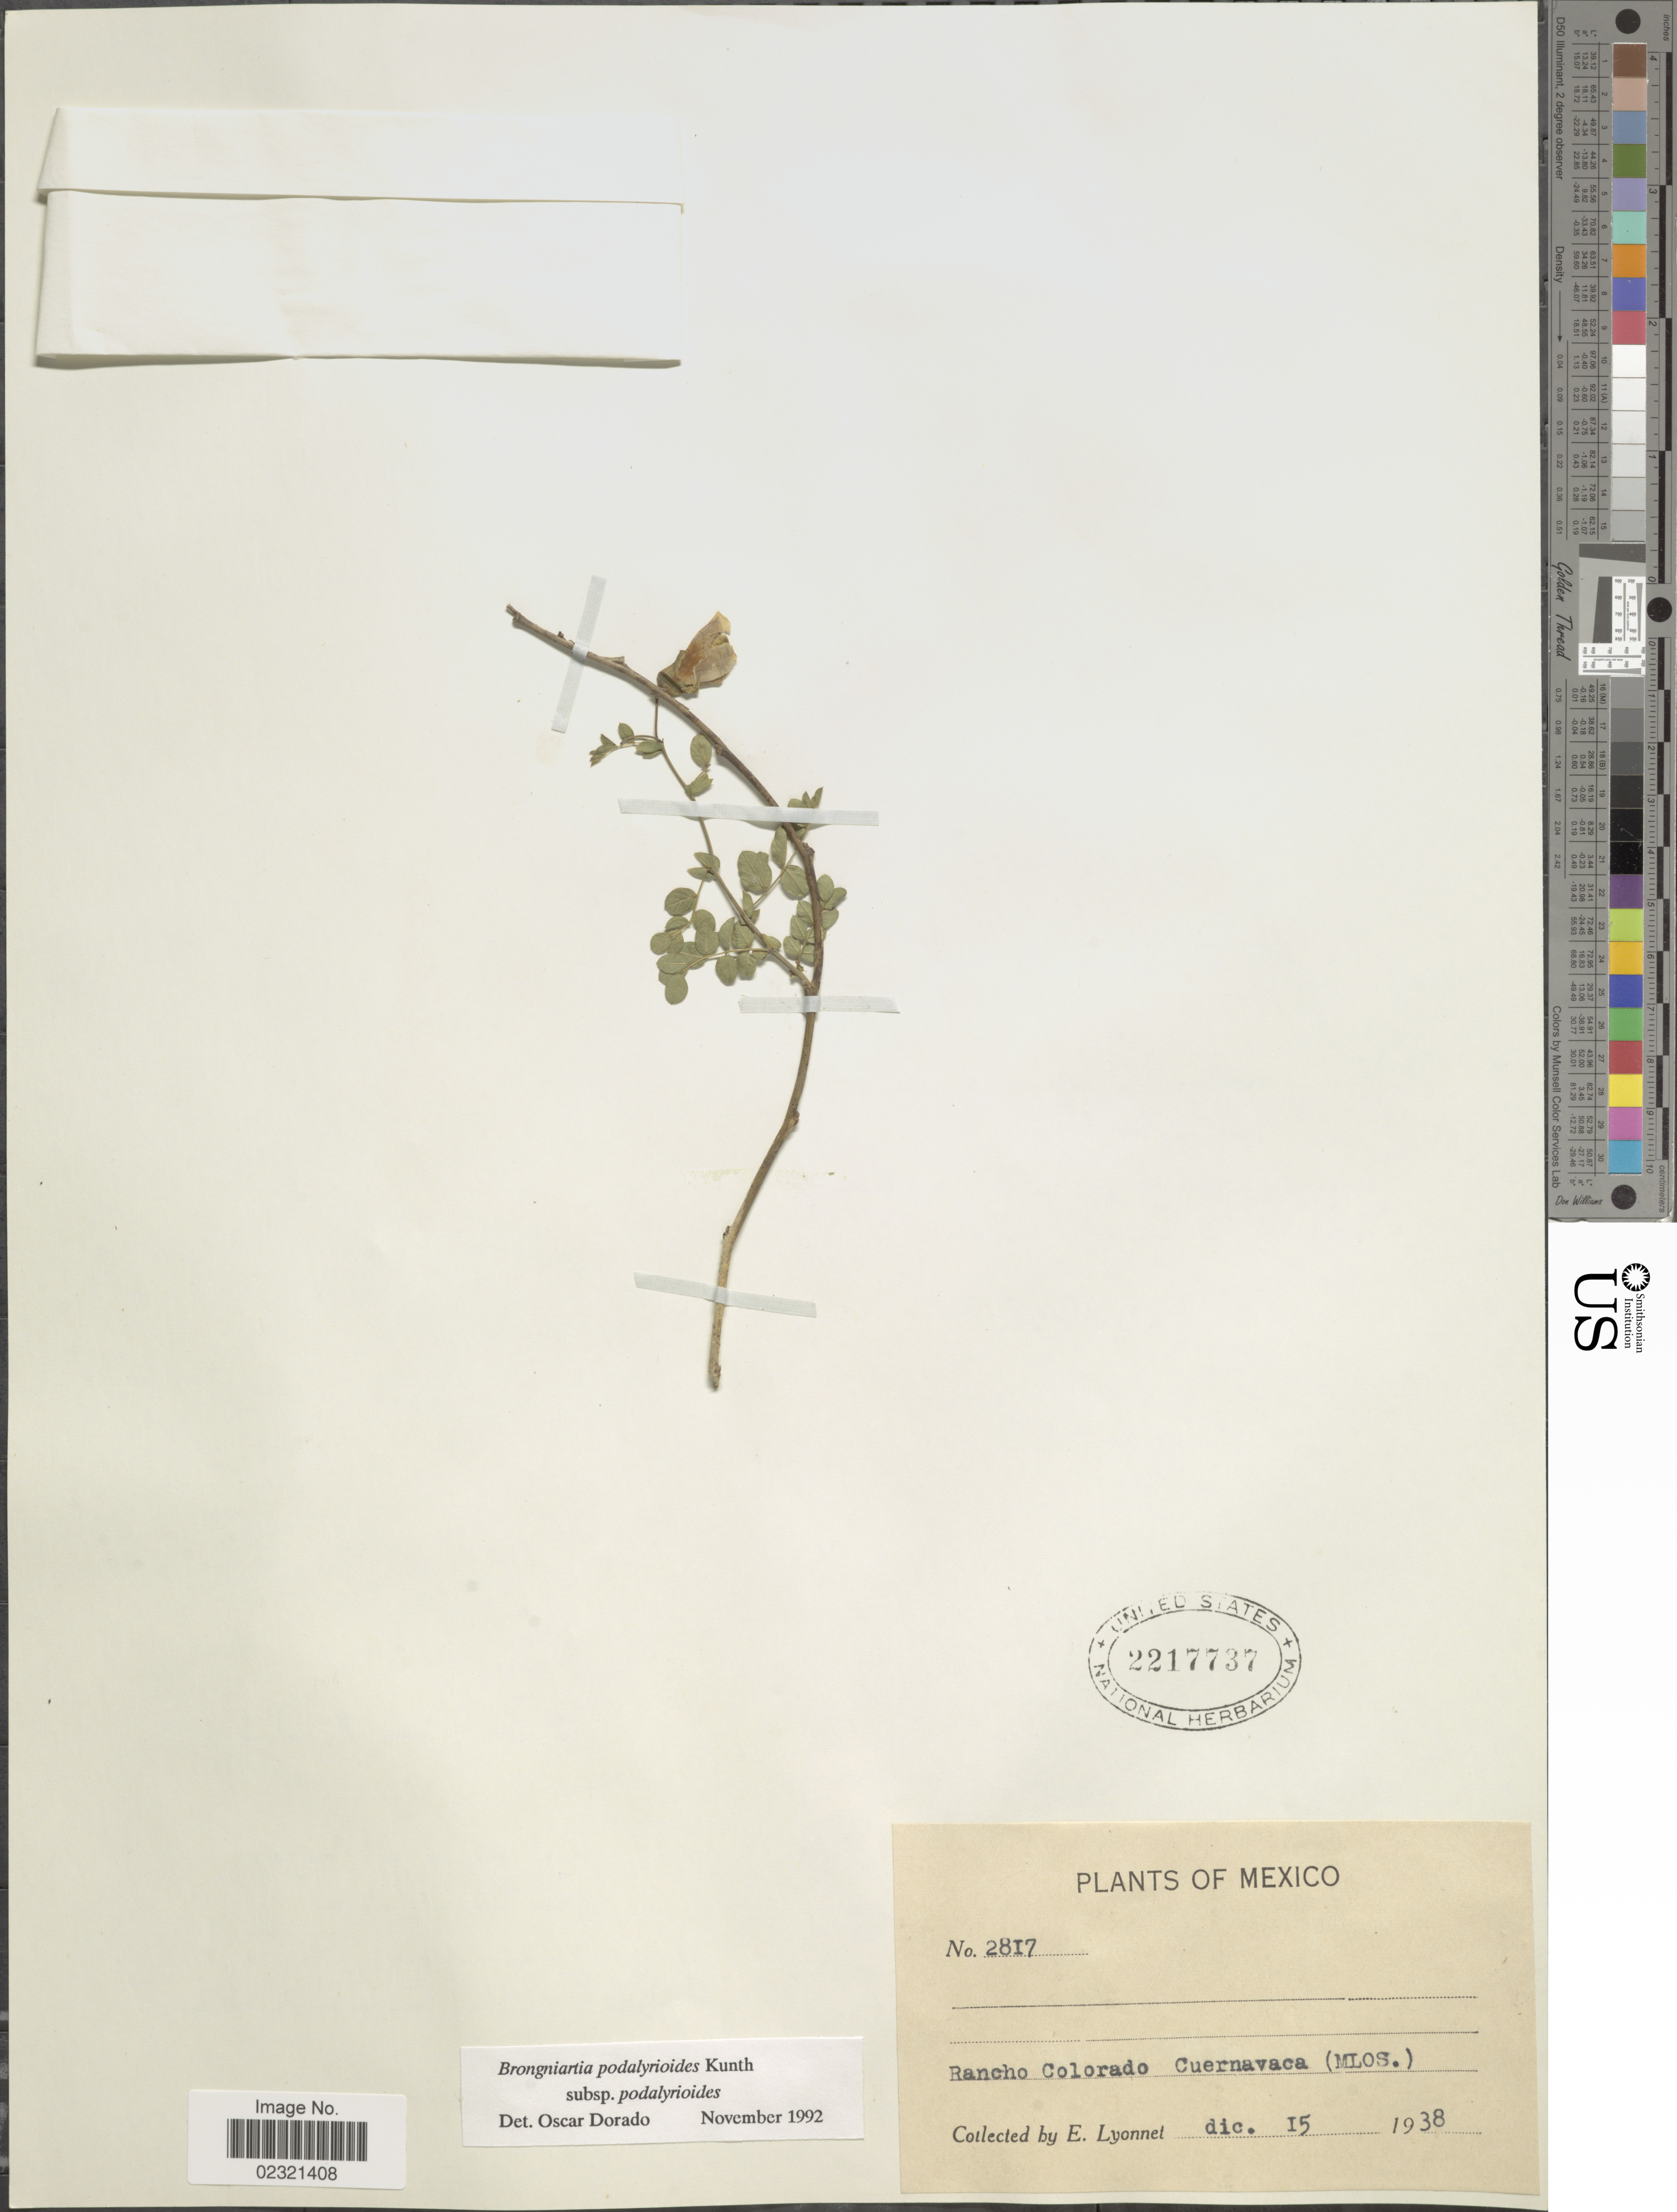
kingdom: Plantae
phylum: Tracheophyta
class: Magnoliopsida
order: Fabales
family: Fabaceae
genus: Brongniartia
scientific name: Brongniartia podalyrioides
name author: Kunth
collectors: E. Lyonnet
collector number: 2817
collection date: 1938-12-15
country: Mexico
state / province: Morelos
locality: Rancho Colorado Cuernavaca (Mlos.).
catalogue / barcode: US 2217737